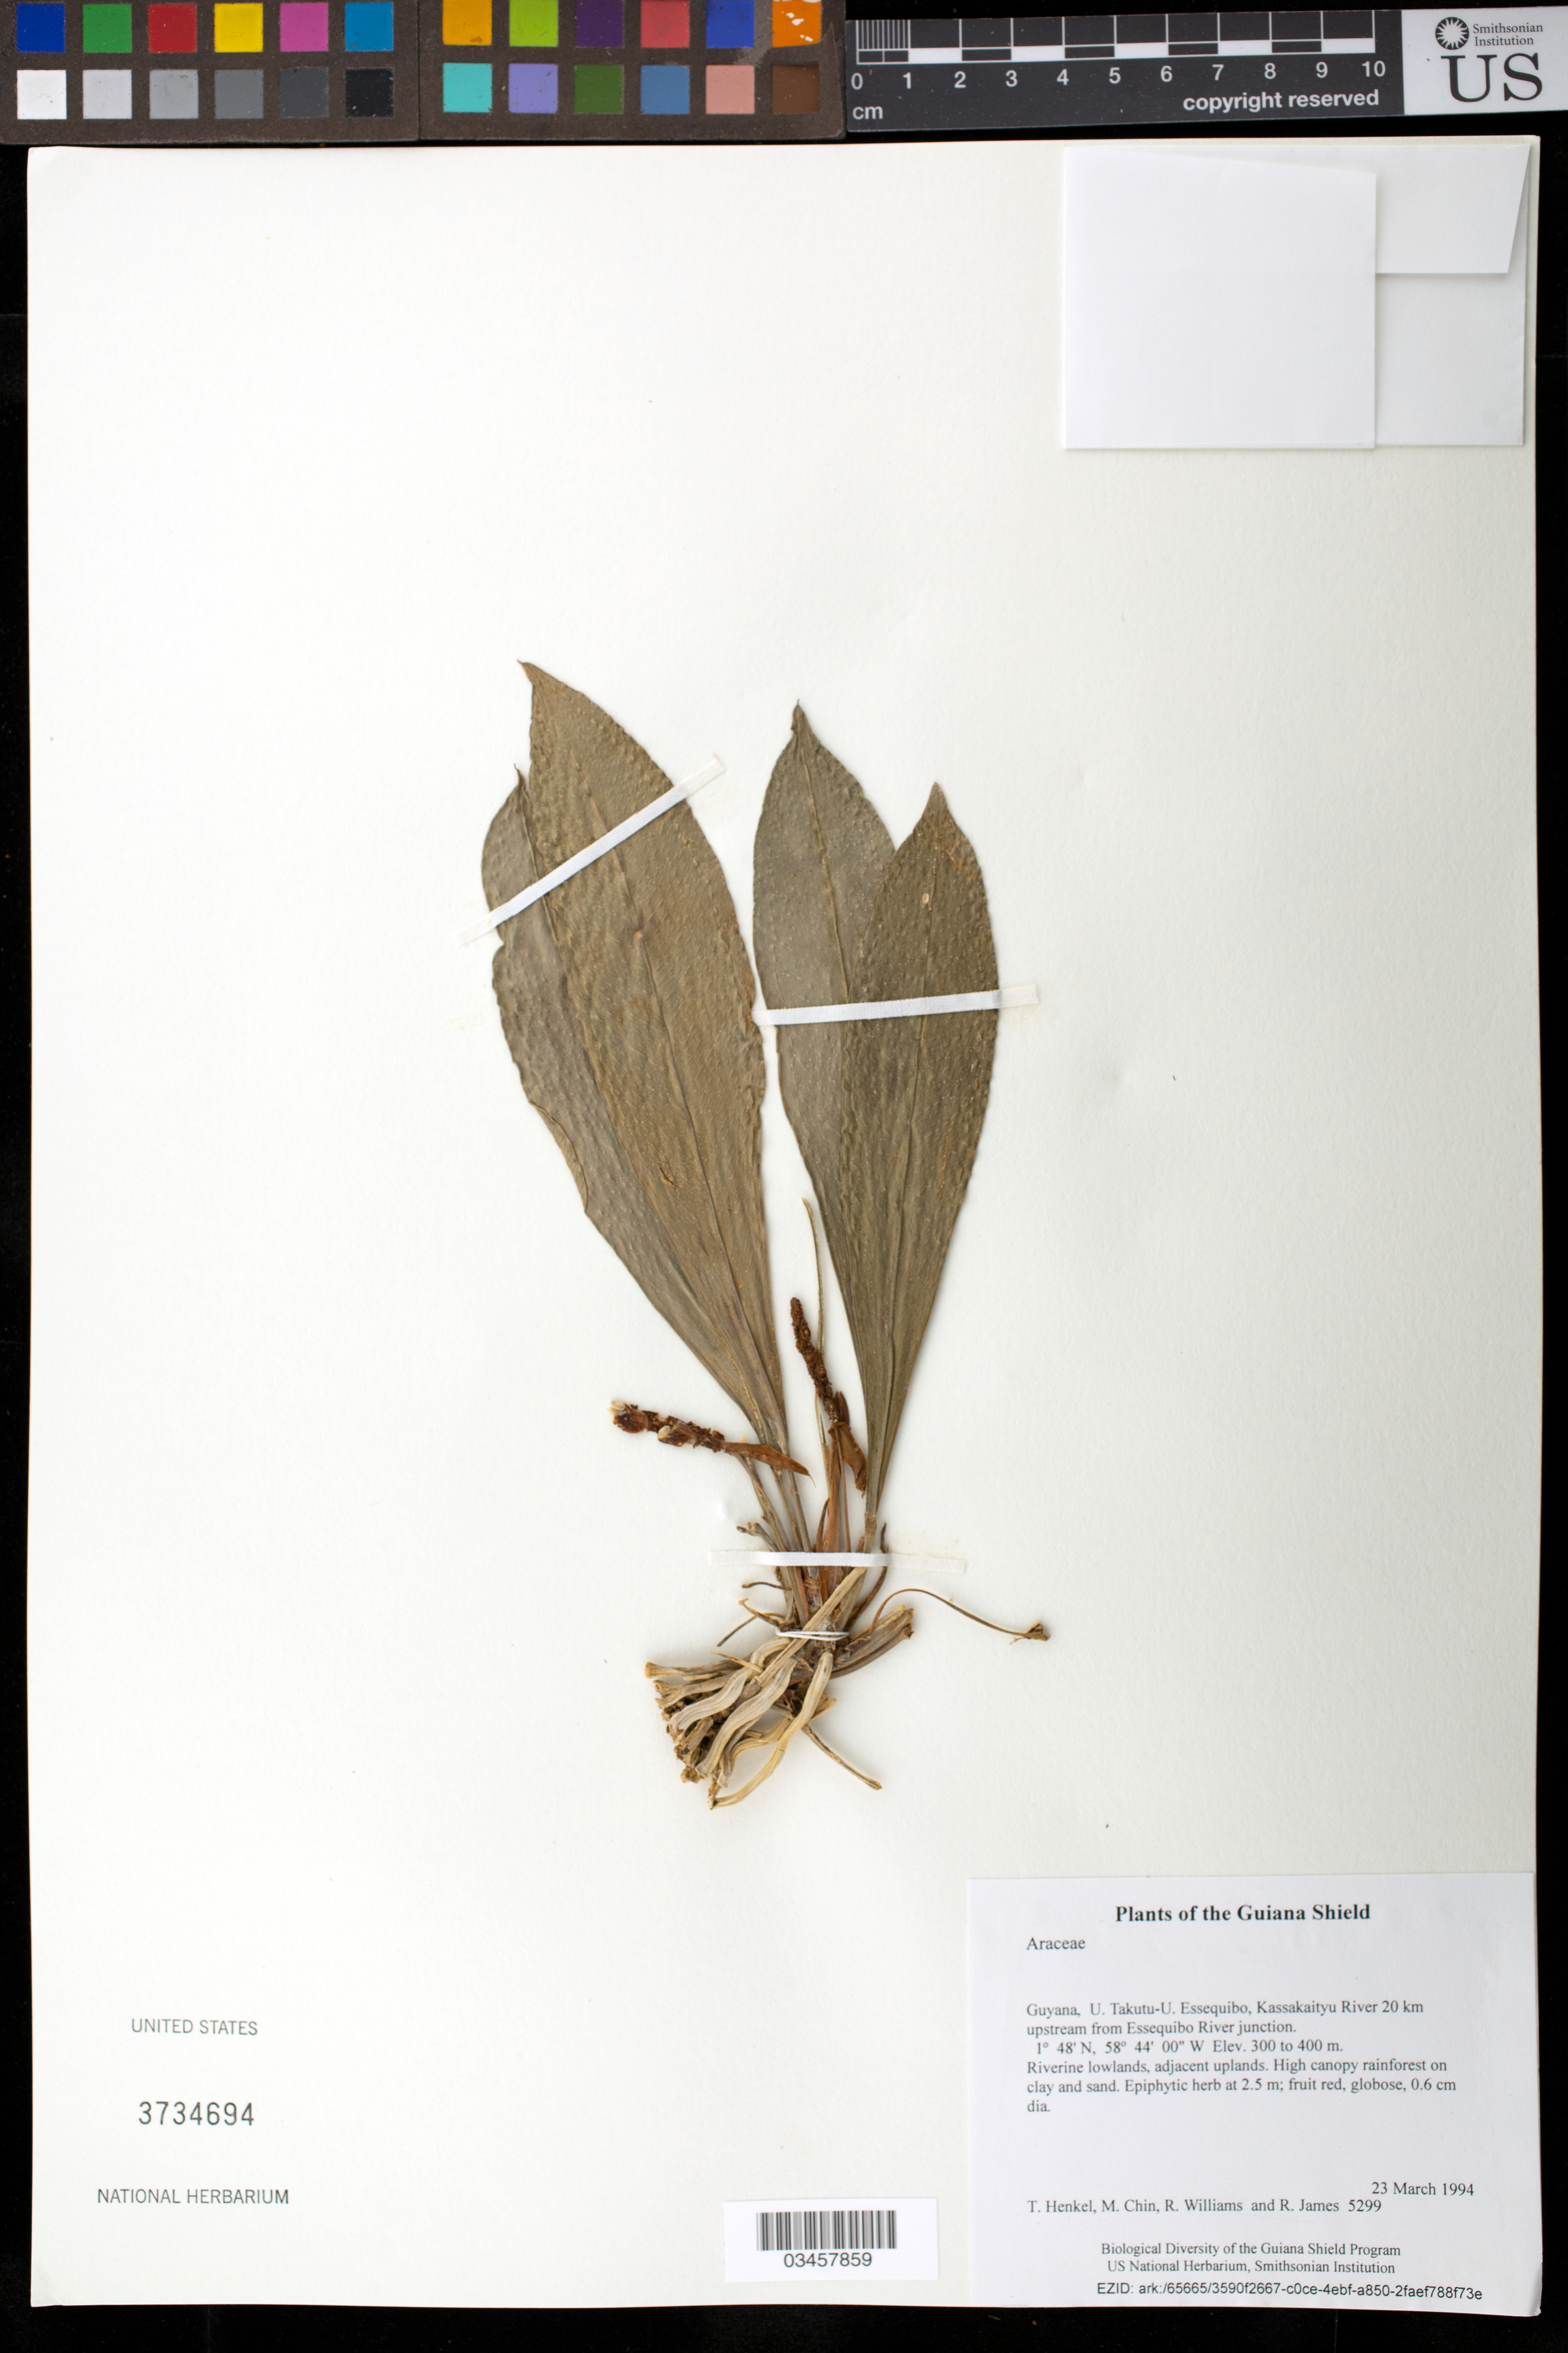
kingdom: Plantae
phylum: Tracheophyta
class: Liliopsida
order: Alismatales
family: Araceae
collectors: T. Henkel, M. Chin, R. Williams & R. James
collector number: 5299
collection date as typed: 23 March 1994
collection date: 1994-03-23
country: Guyana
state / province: U. Takutu-U. Essequibo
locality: Kassakaityu River 20 km upstream from Essequibo River junction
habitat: Riverine lowlands, adjacent uplands. High canopy rainforest on clay and sand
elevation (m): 300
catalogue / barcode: US 3734694